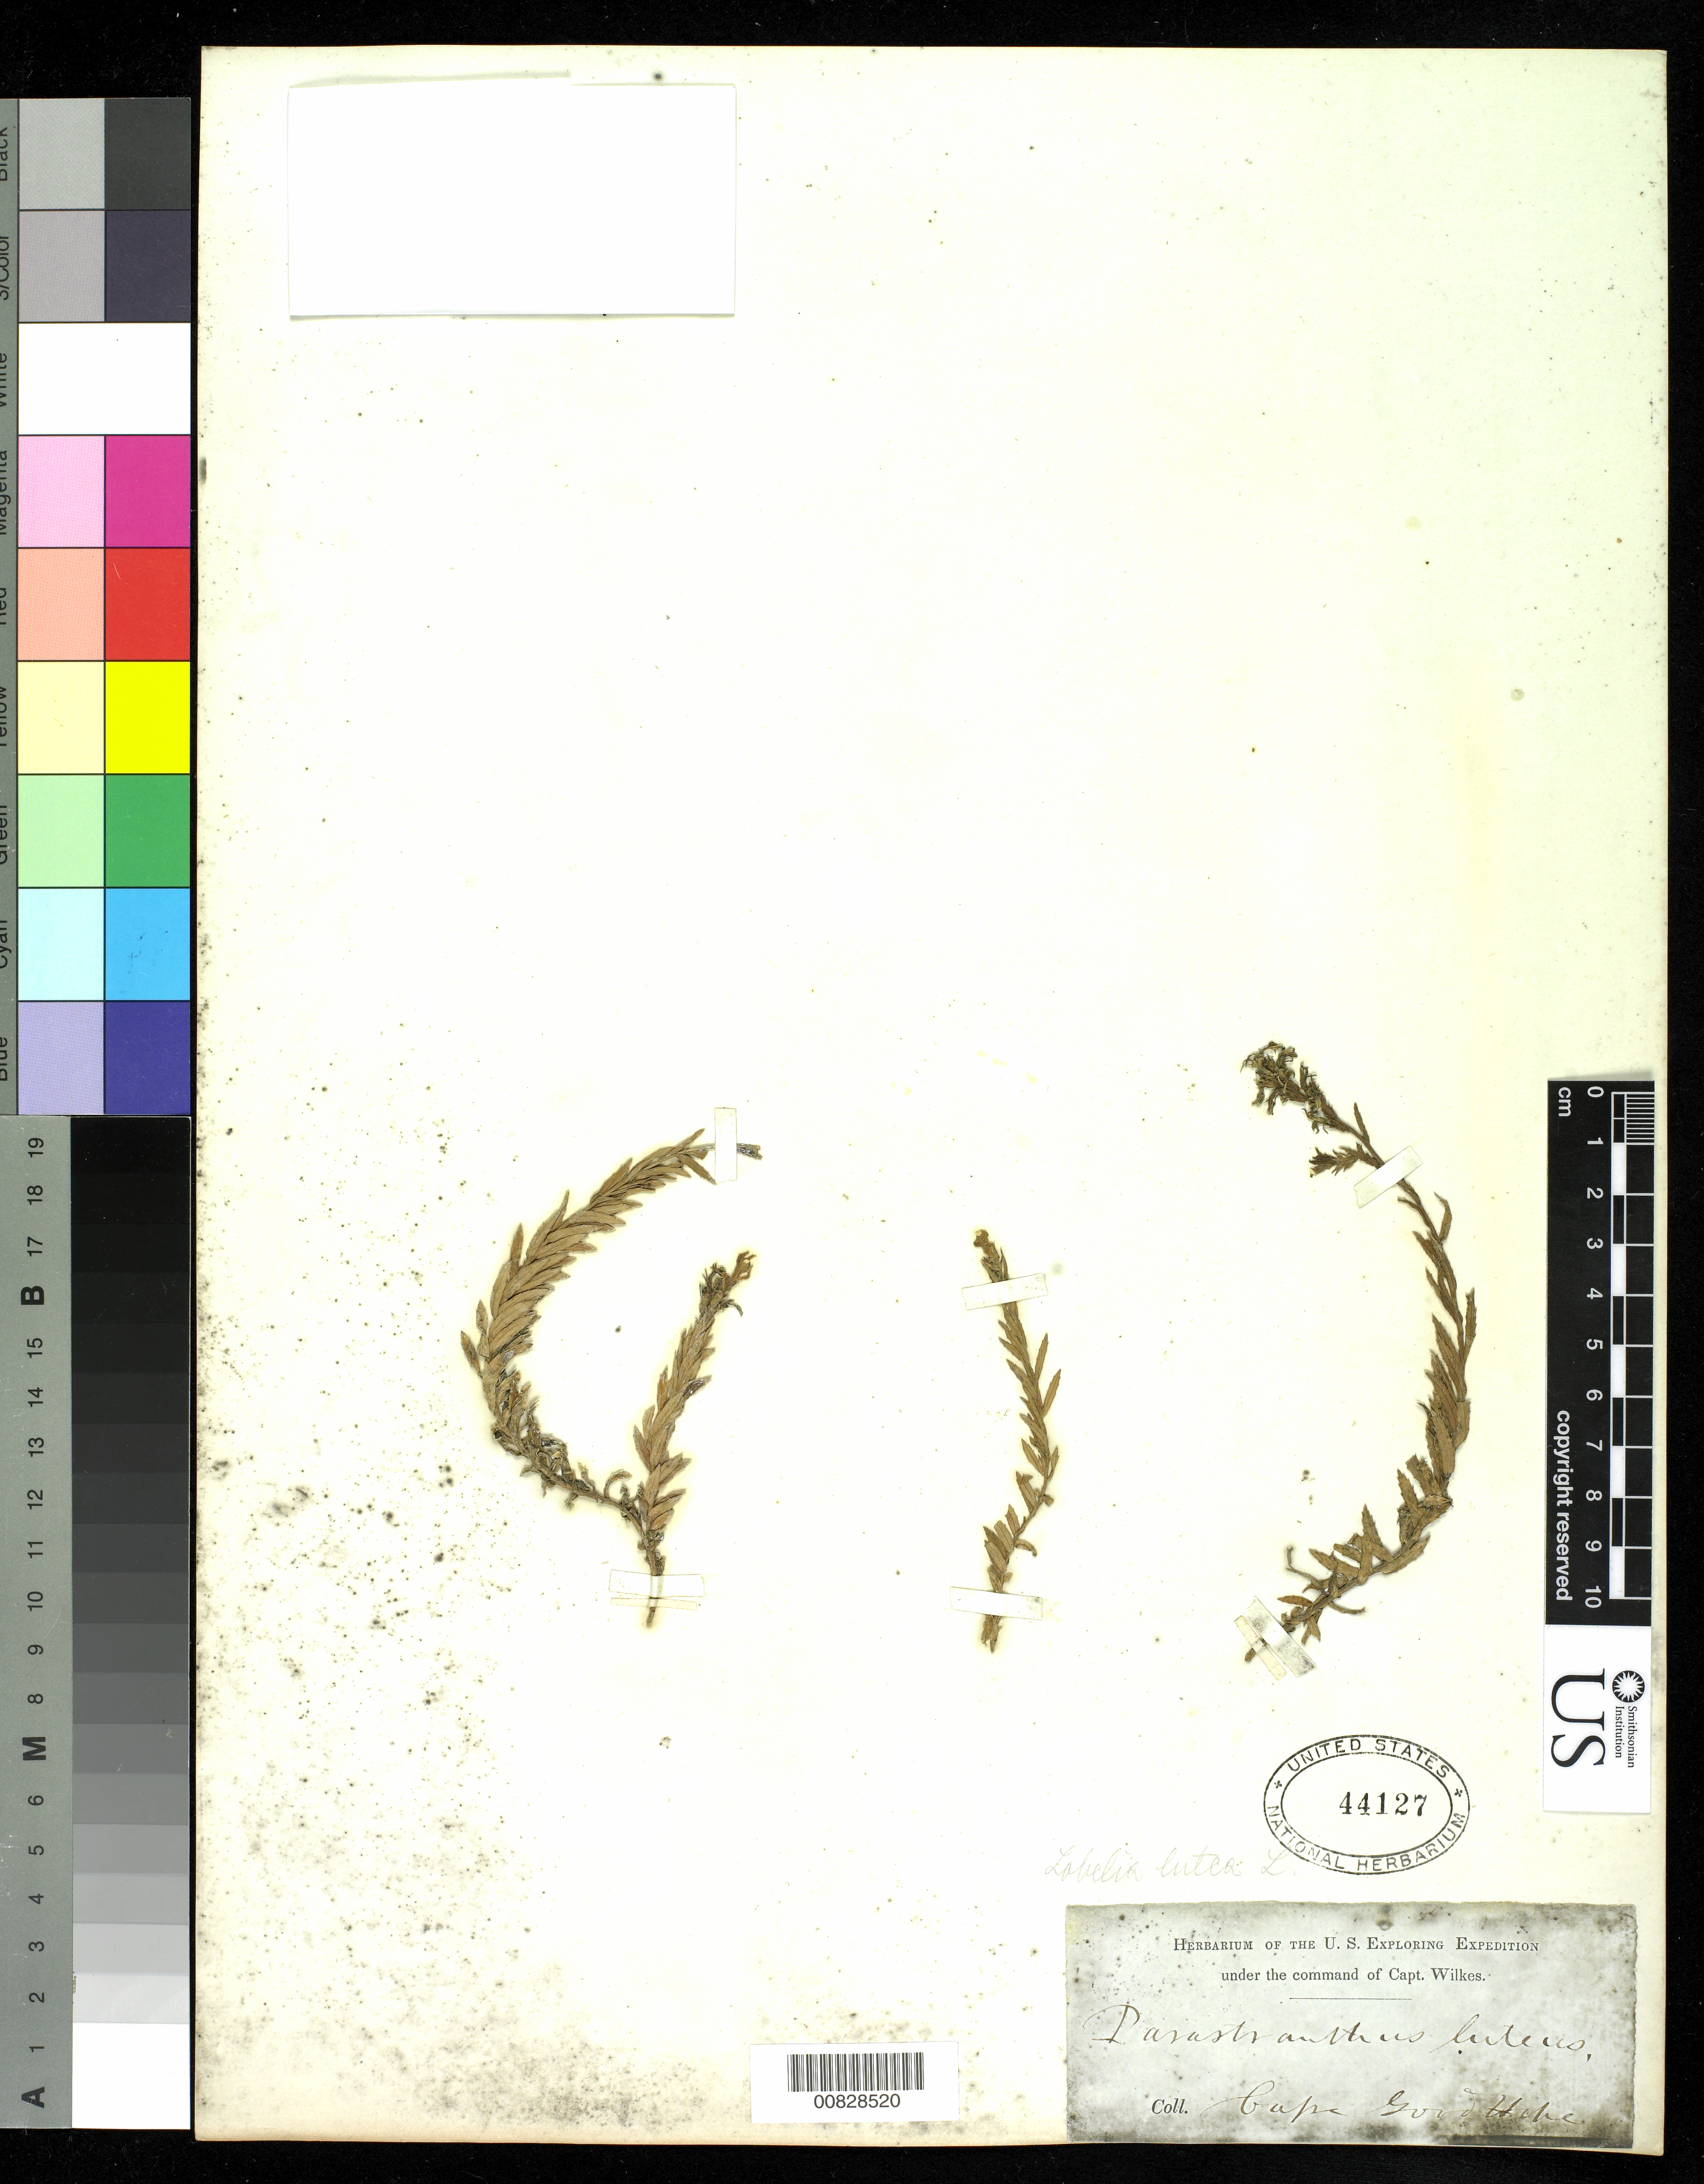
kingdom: Plantae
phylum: Tracheophyta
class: Magnoliopsida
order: Asterales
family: Campanulaceae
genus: Lobelia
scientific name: Lobelia lutea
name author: L.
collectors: Wilkes Explor. Exped.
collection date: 1838/1842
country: South Africa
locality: Cape of Good Hope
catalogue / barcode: US 44127